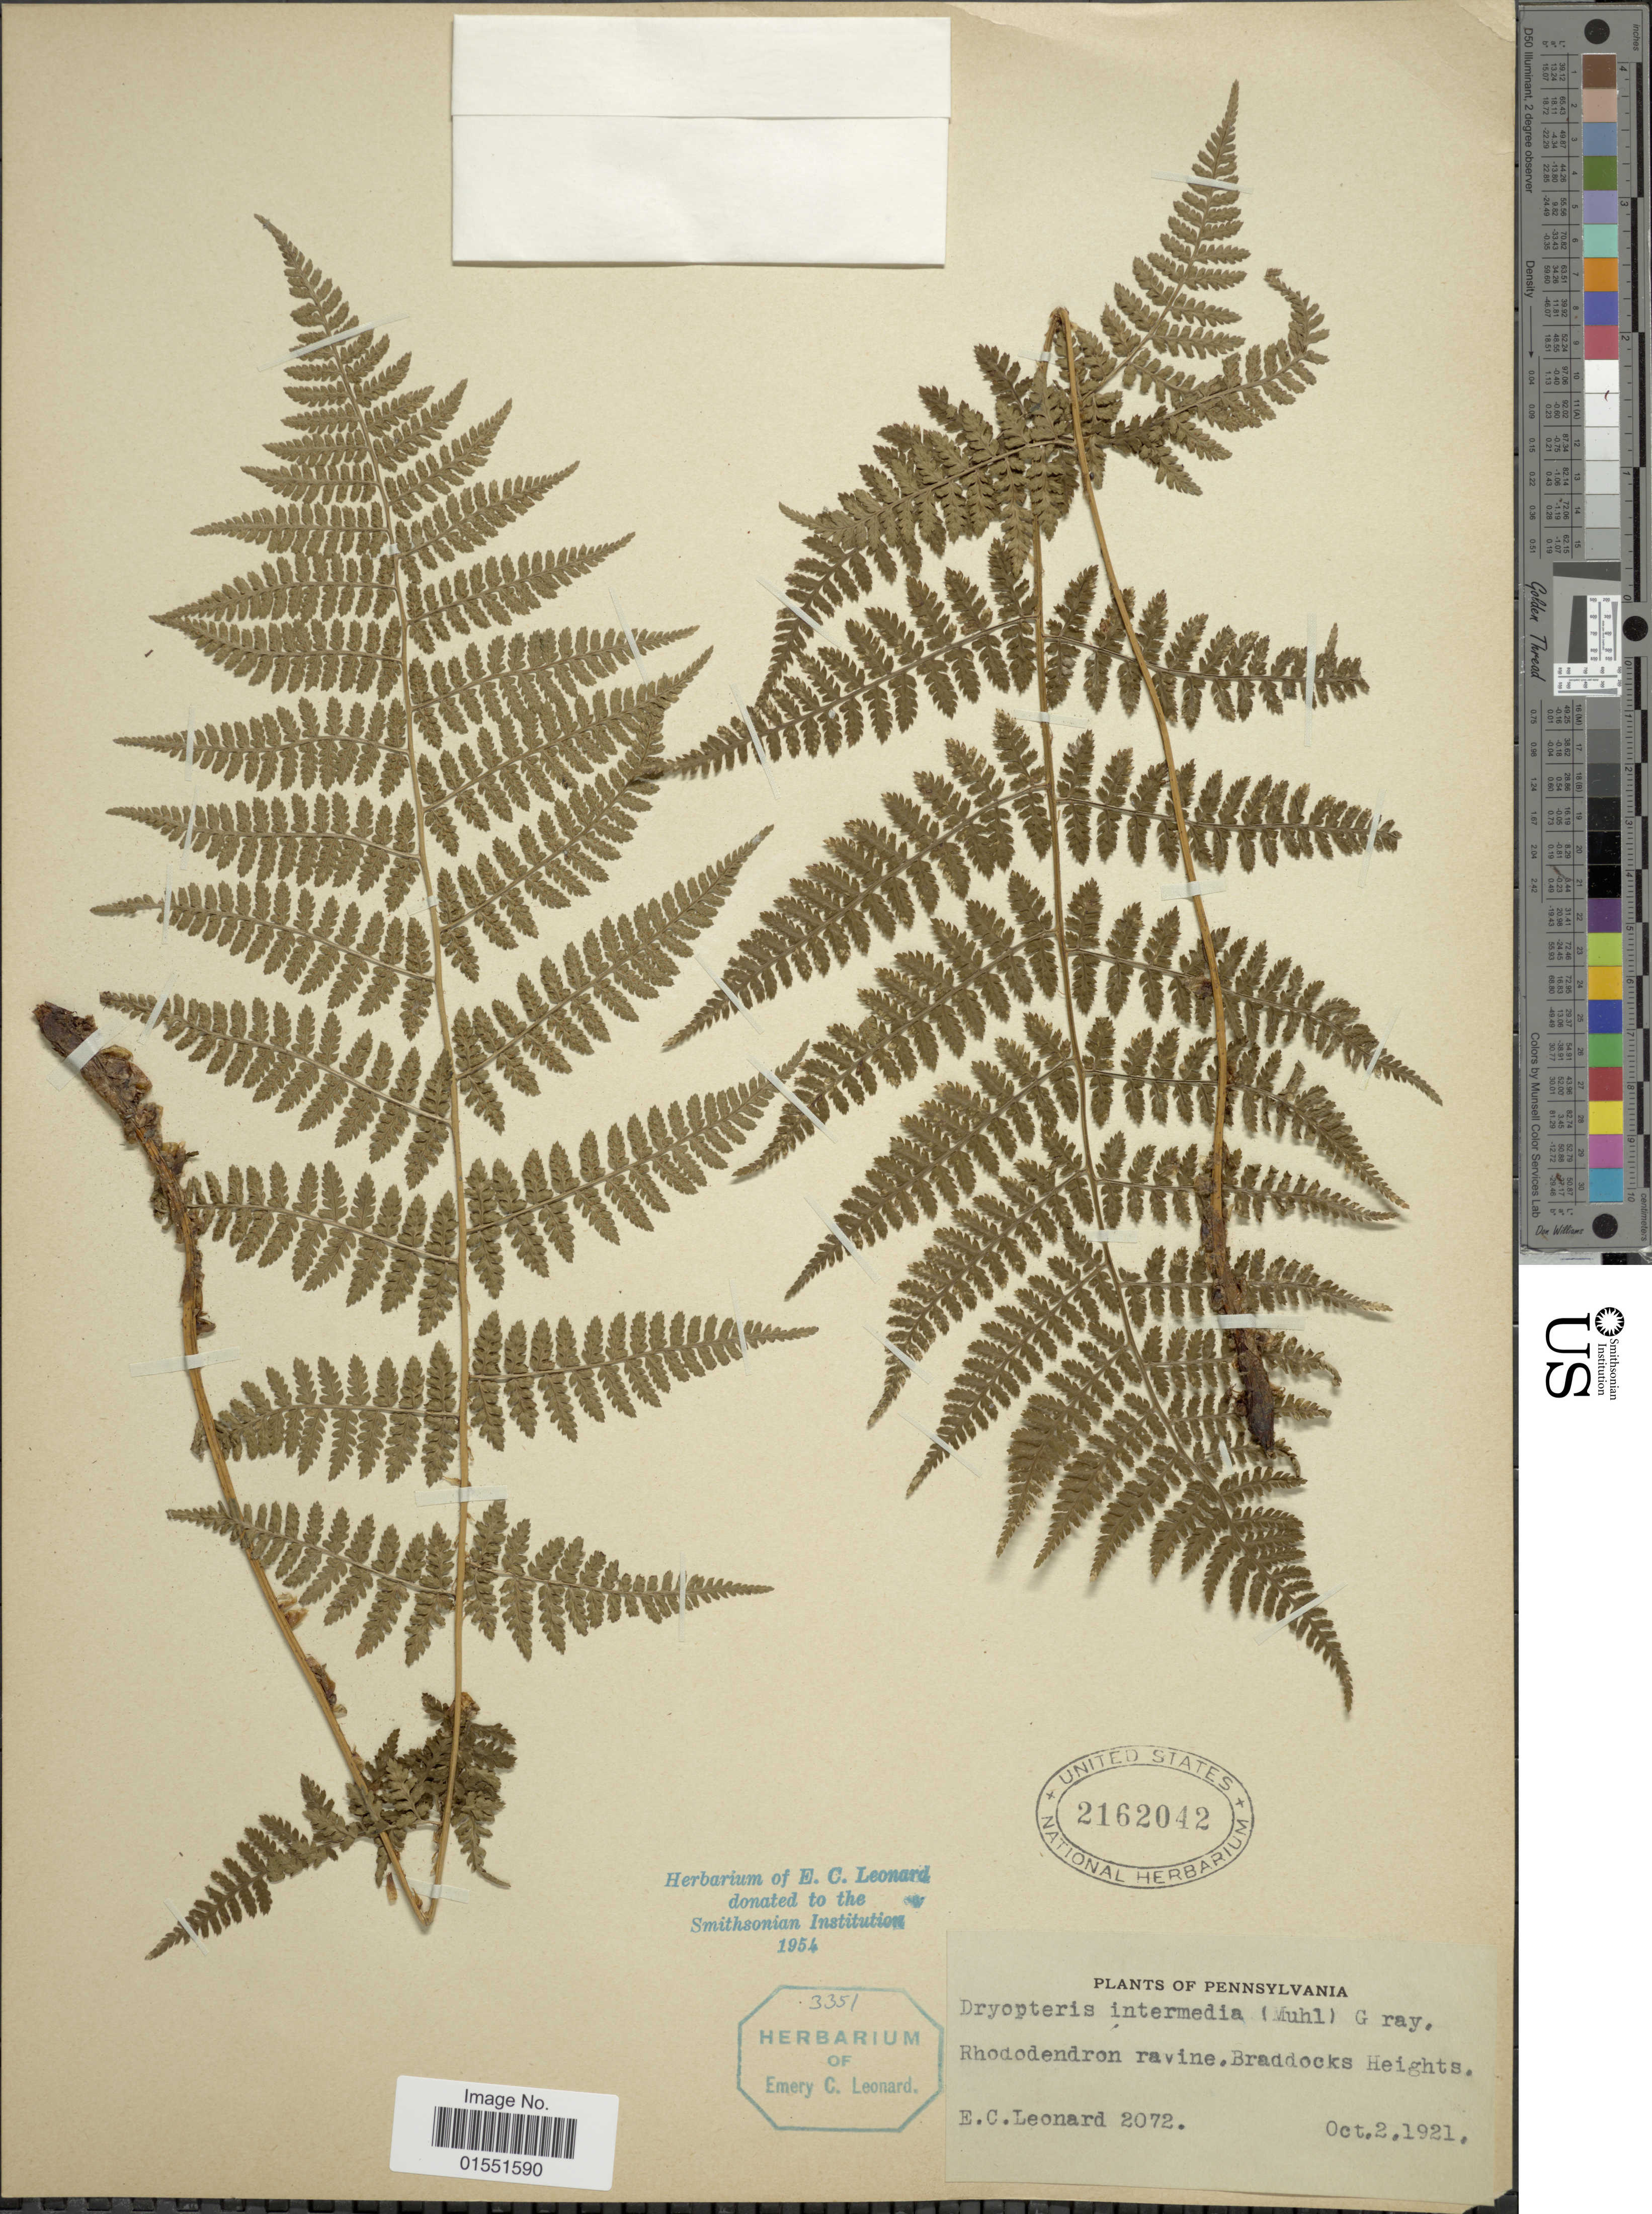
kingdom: Plantae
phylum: Tracheophyta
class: Polypodiopsida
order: Polypodiales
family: Dryopteridaceae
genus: Dryopteris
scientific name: Dryopteris intermedia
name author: (Muhl.) A. Gray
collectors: E. C. Leonard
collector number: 2072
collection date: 1921-10-02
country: United States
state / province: Pennsylvania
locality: Rhododendron ravine, Braddocks Heights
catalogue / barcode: US 2162042